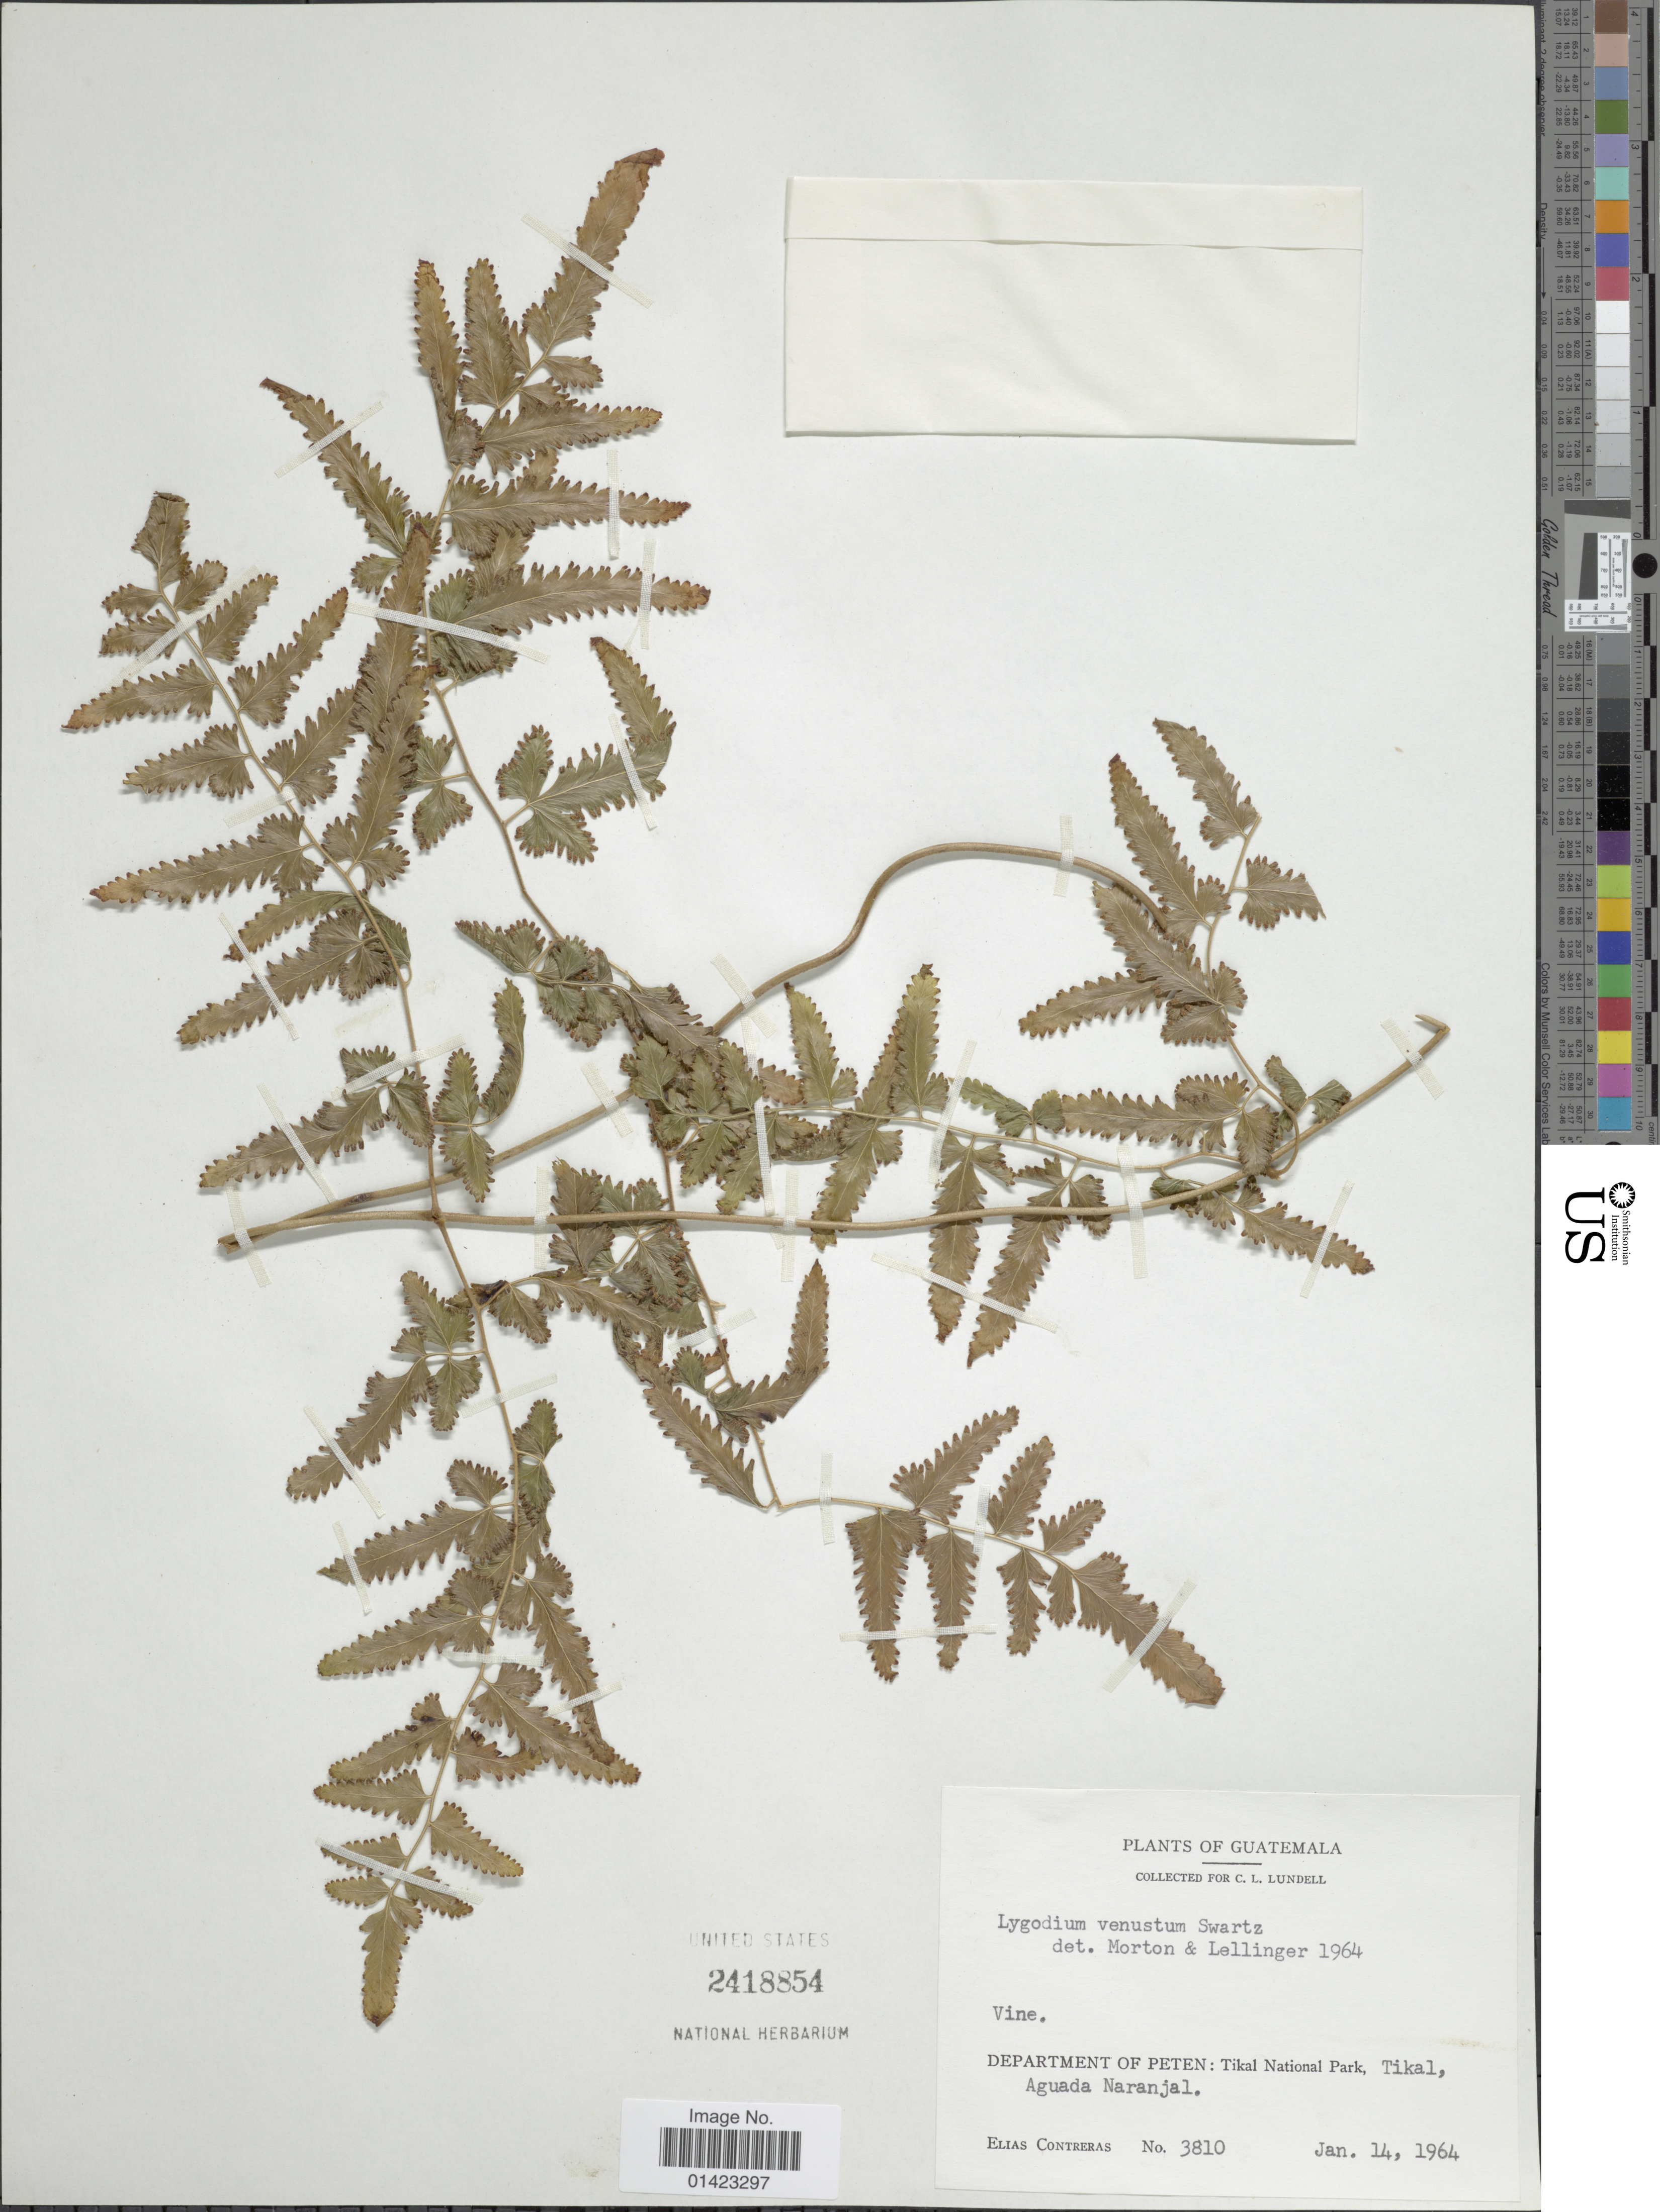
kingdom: Plantae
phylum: Tracheophyta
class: Polypodiopsida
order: Schizaeales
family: Lygodiaceae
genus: Lygodium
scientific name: Lygodium venustum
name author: Sw.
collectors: E. Contreras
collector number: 3810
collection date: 1964-01-14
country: Guatemala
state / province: El Petén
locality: Department of Peten: Tikal National Park, Tikal Aguada Naranjal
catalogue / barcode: US 2418854